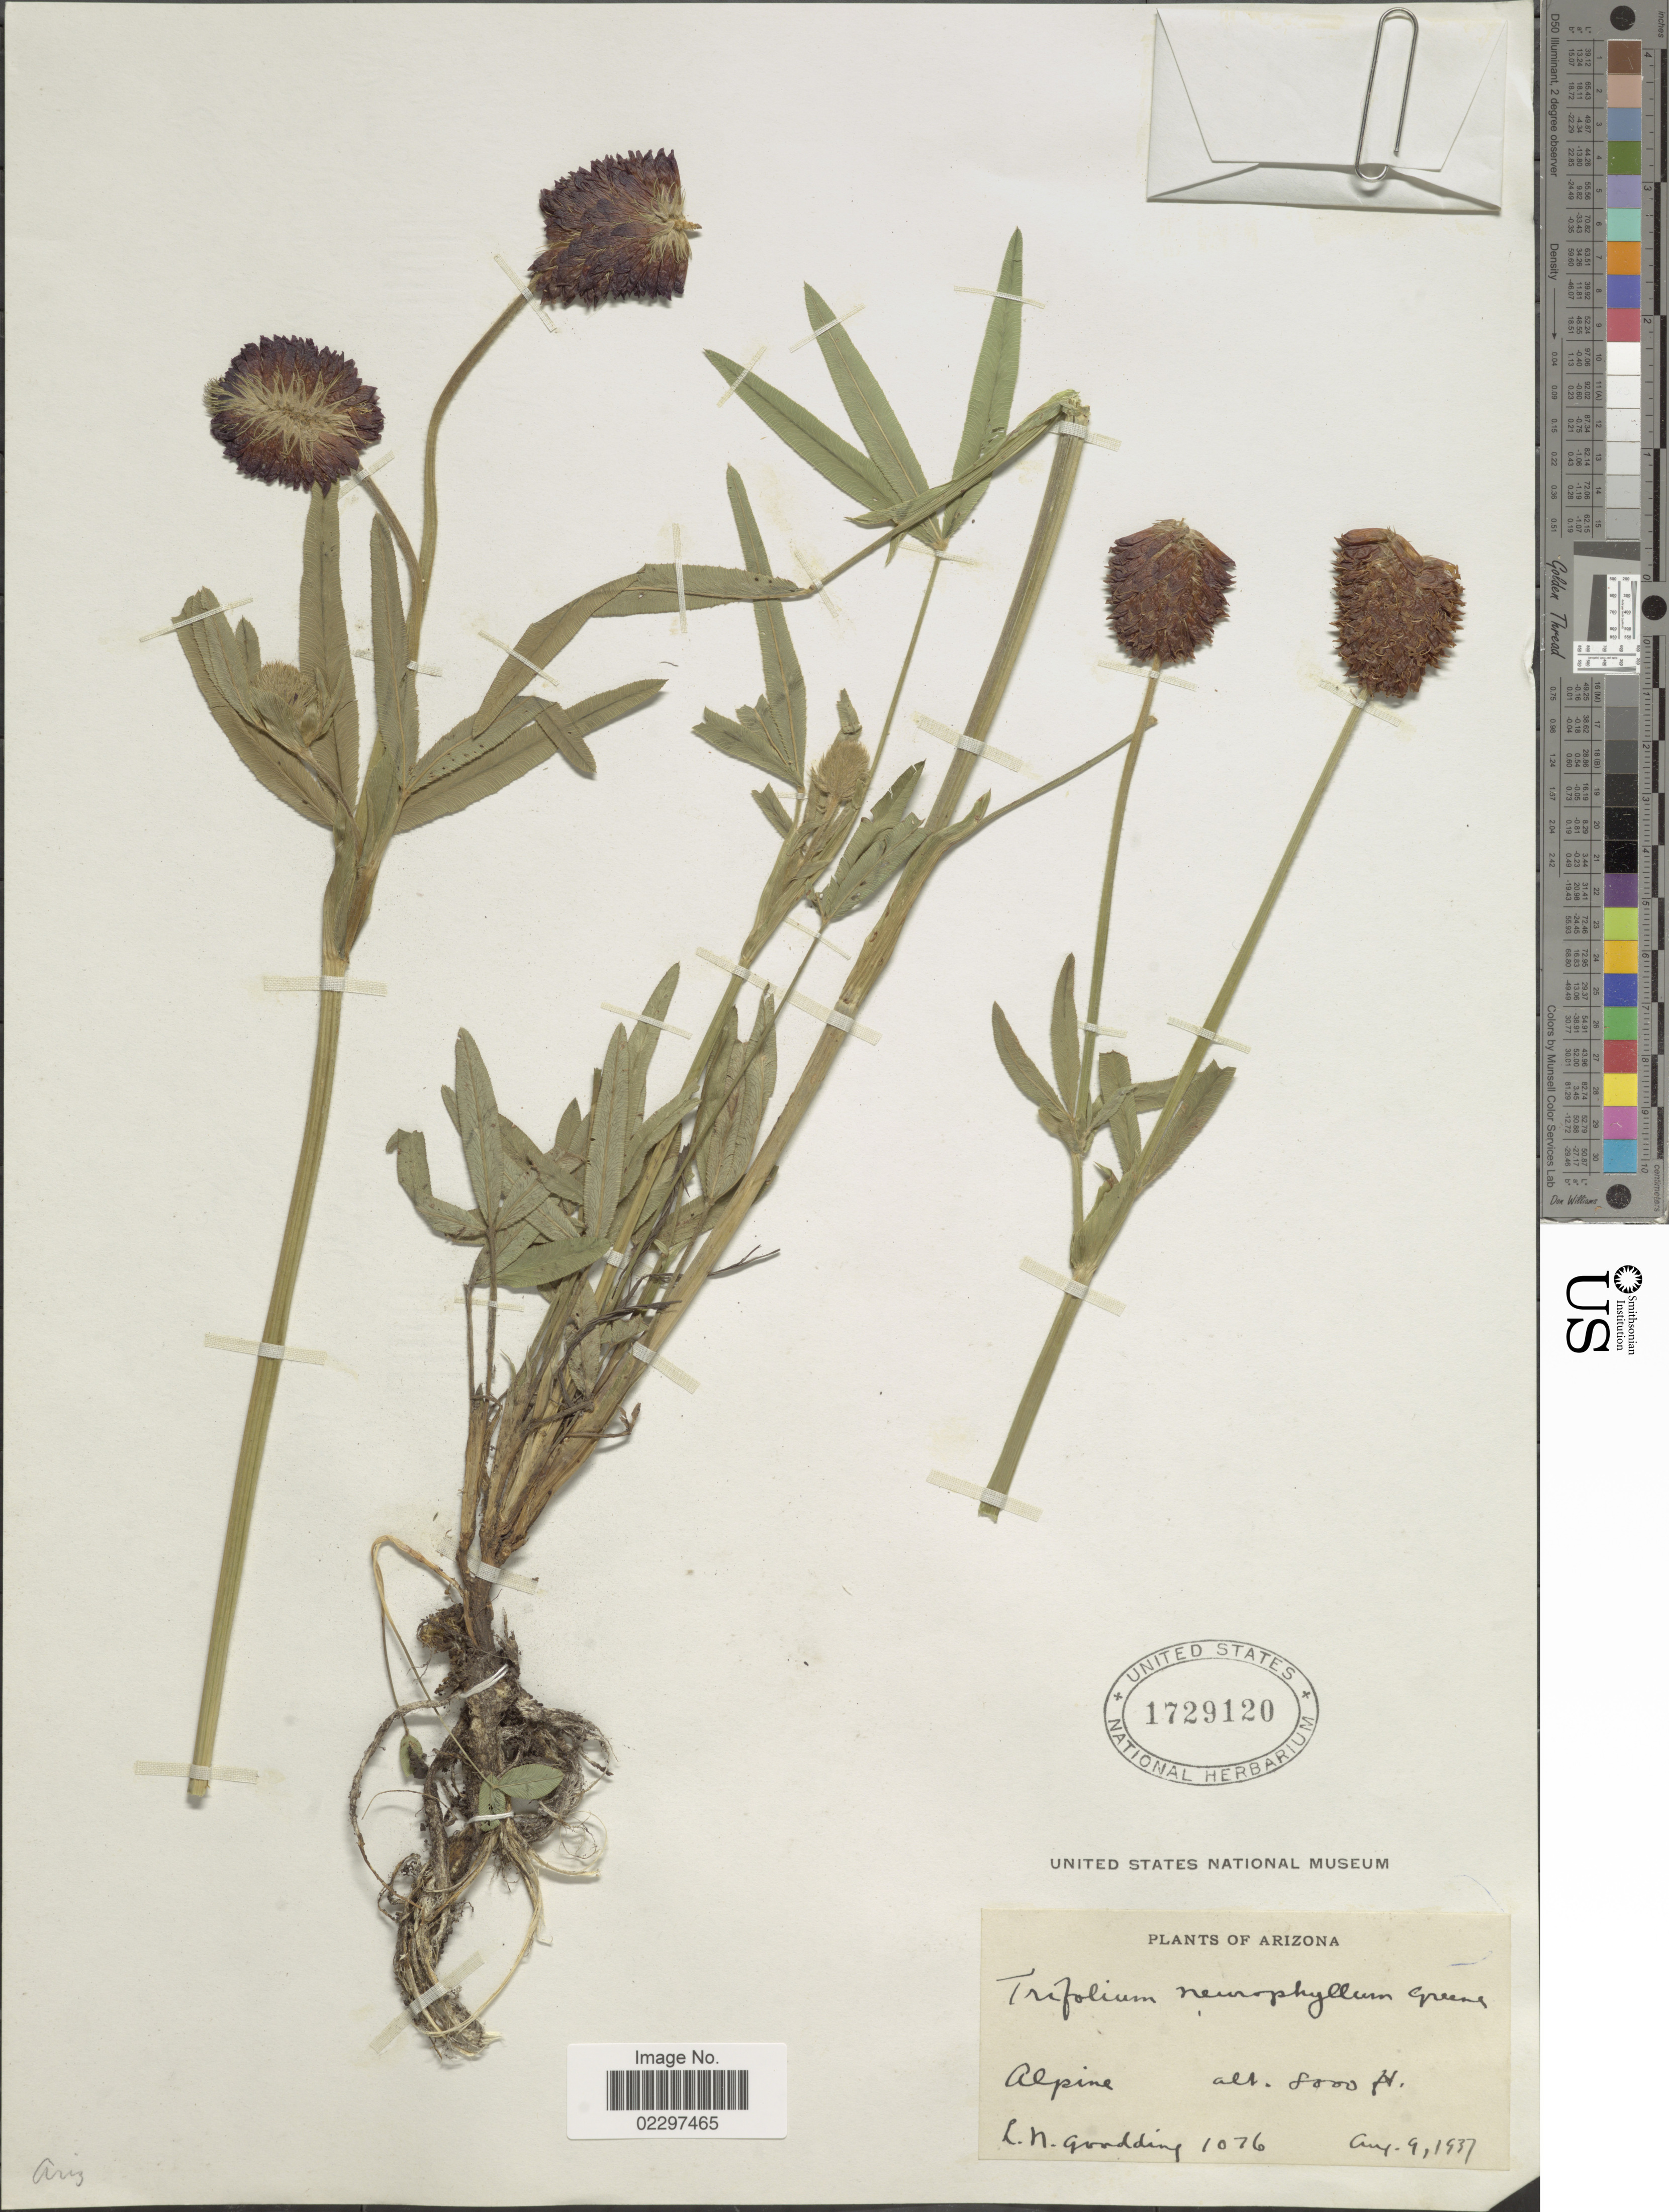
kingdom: Plantae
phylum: Tracheophyta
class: Magnoliopsida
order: Fabales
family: Fabaceae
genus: Trifolium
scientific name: Trifolium neurophyllum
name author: Greene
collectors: L. N. Goodding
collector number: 1076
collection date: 1937-08-09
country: United States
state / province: Arizona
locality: Alpine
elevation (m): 2438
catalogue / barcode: US 1729120